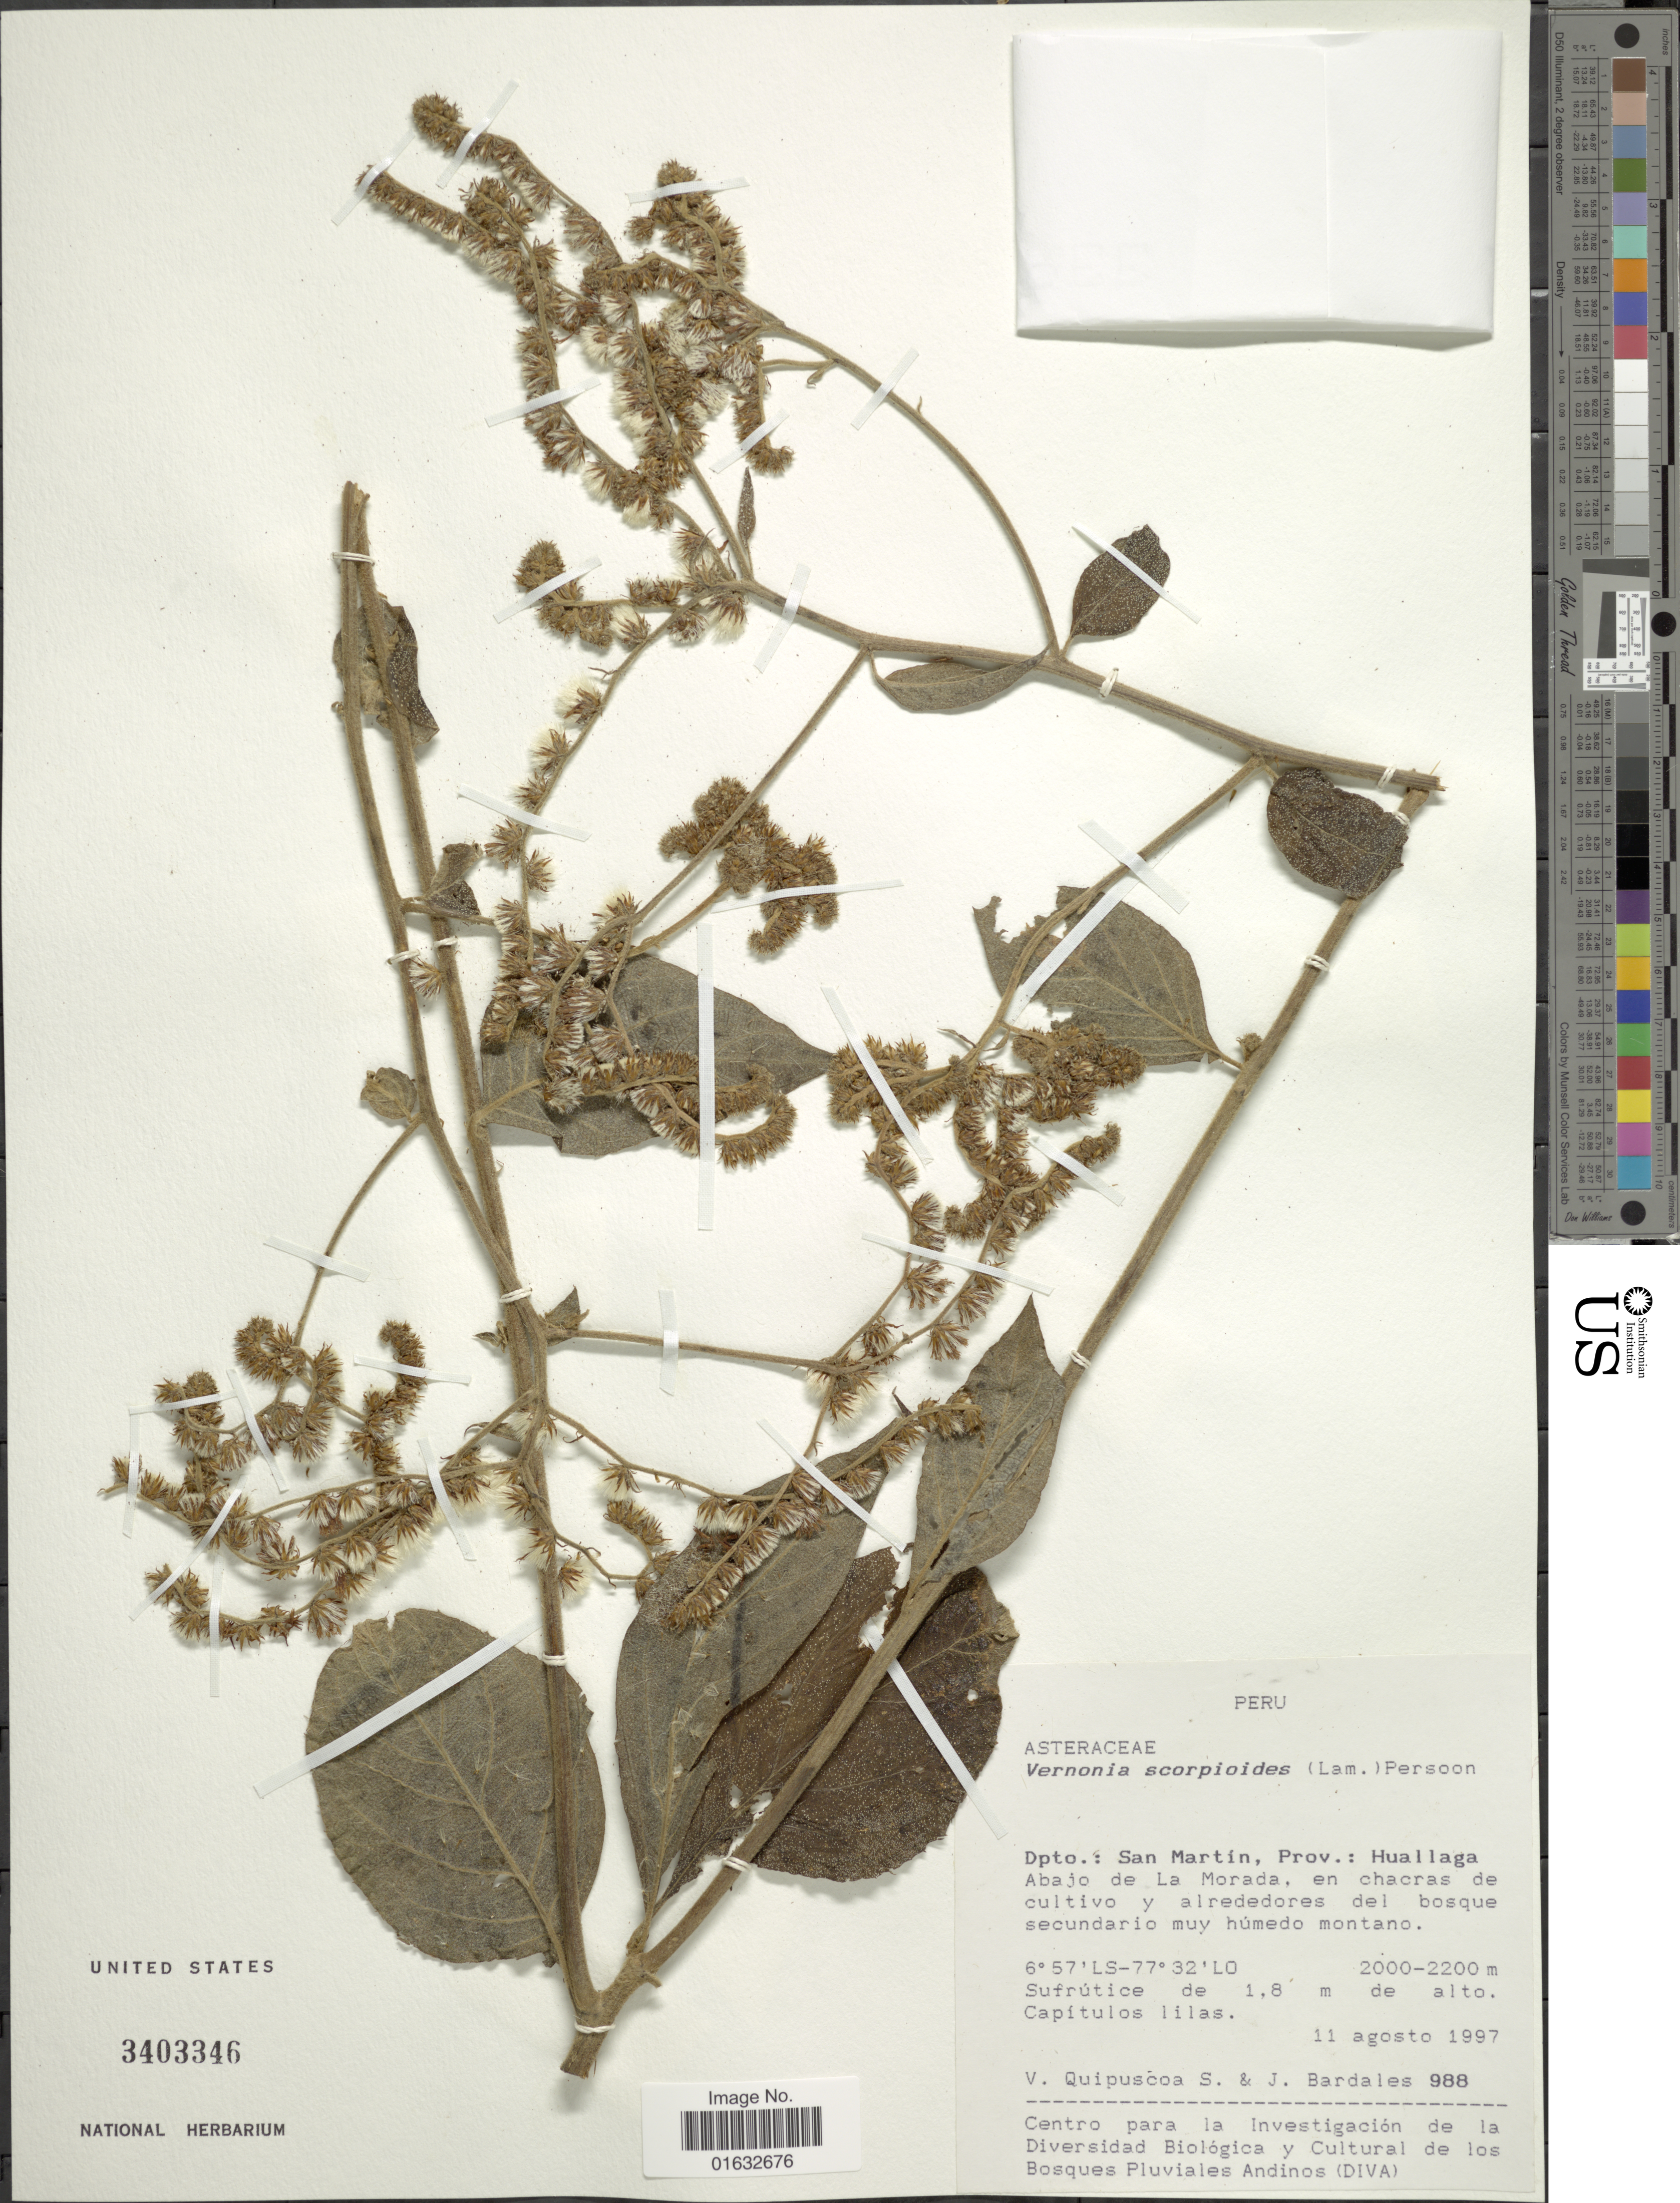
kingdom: Plantae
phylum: Tracheophyta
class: Magnoliopsida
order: Asterales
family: Asteraceae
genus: Cyrtocymura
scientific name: Cyrtocymura scorpioides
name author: (Lam.) H. Rob.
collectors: V. Quipuscoa & J. Bardales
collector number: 988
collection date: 1997-08-11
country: Peru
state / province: San Martín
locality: Prov.: Huallaga. Abajo de La Morada, en chacras de cultivo u alrededores del bosque secundario muy humedo montano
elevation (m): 2000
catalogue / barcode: US 3403346